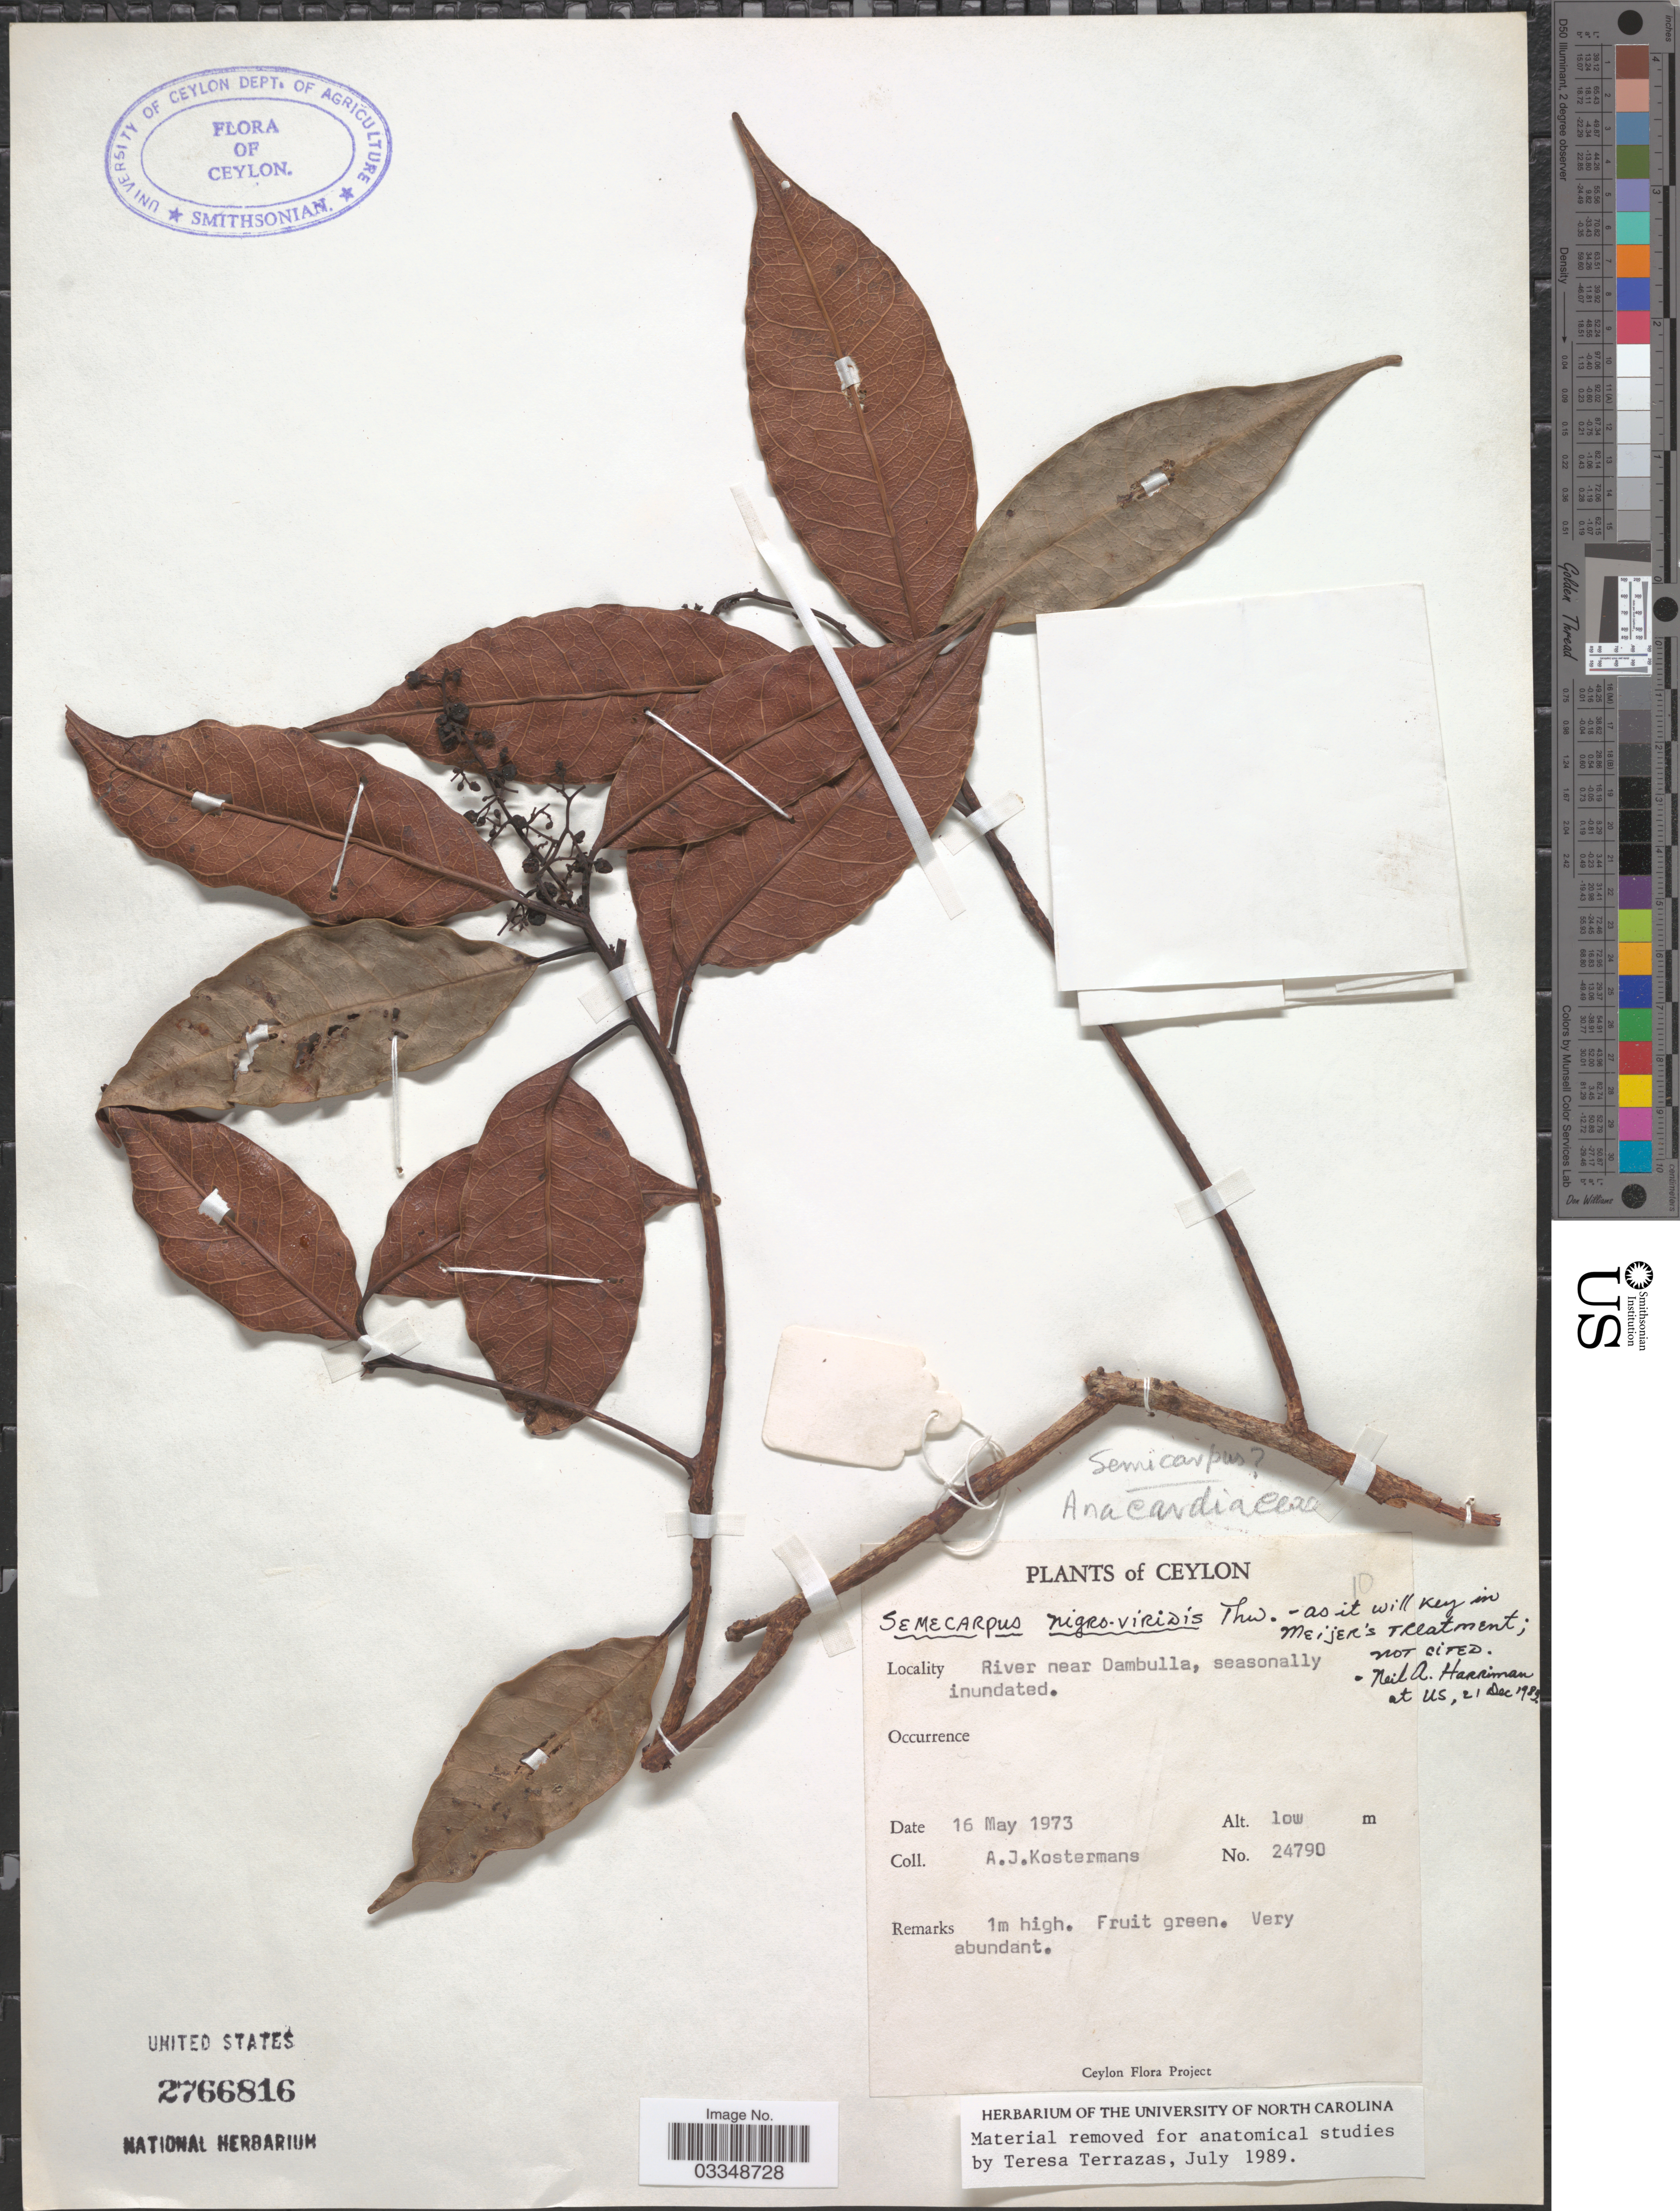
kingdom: Plantae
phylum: Tracheophyta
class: Magnoliopsida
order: Sapindales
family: Anacardiaceae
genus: Semecarpus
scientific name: Semecarpus nigroviridis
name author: Thwaites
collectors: A. J. G. Kostermans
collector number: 24790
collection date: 1973-05-16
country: Sri Lanka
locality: Ceylon. River near Dambulla, seasonally inundated.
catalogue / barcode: US 2766816